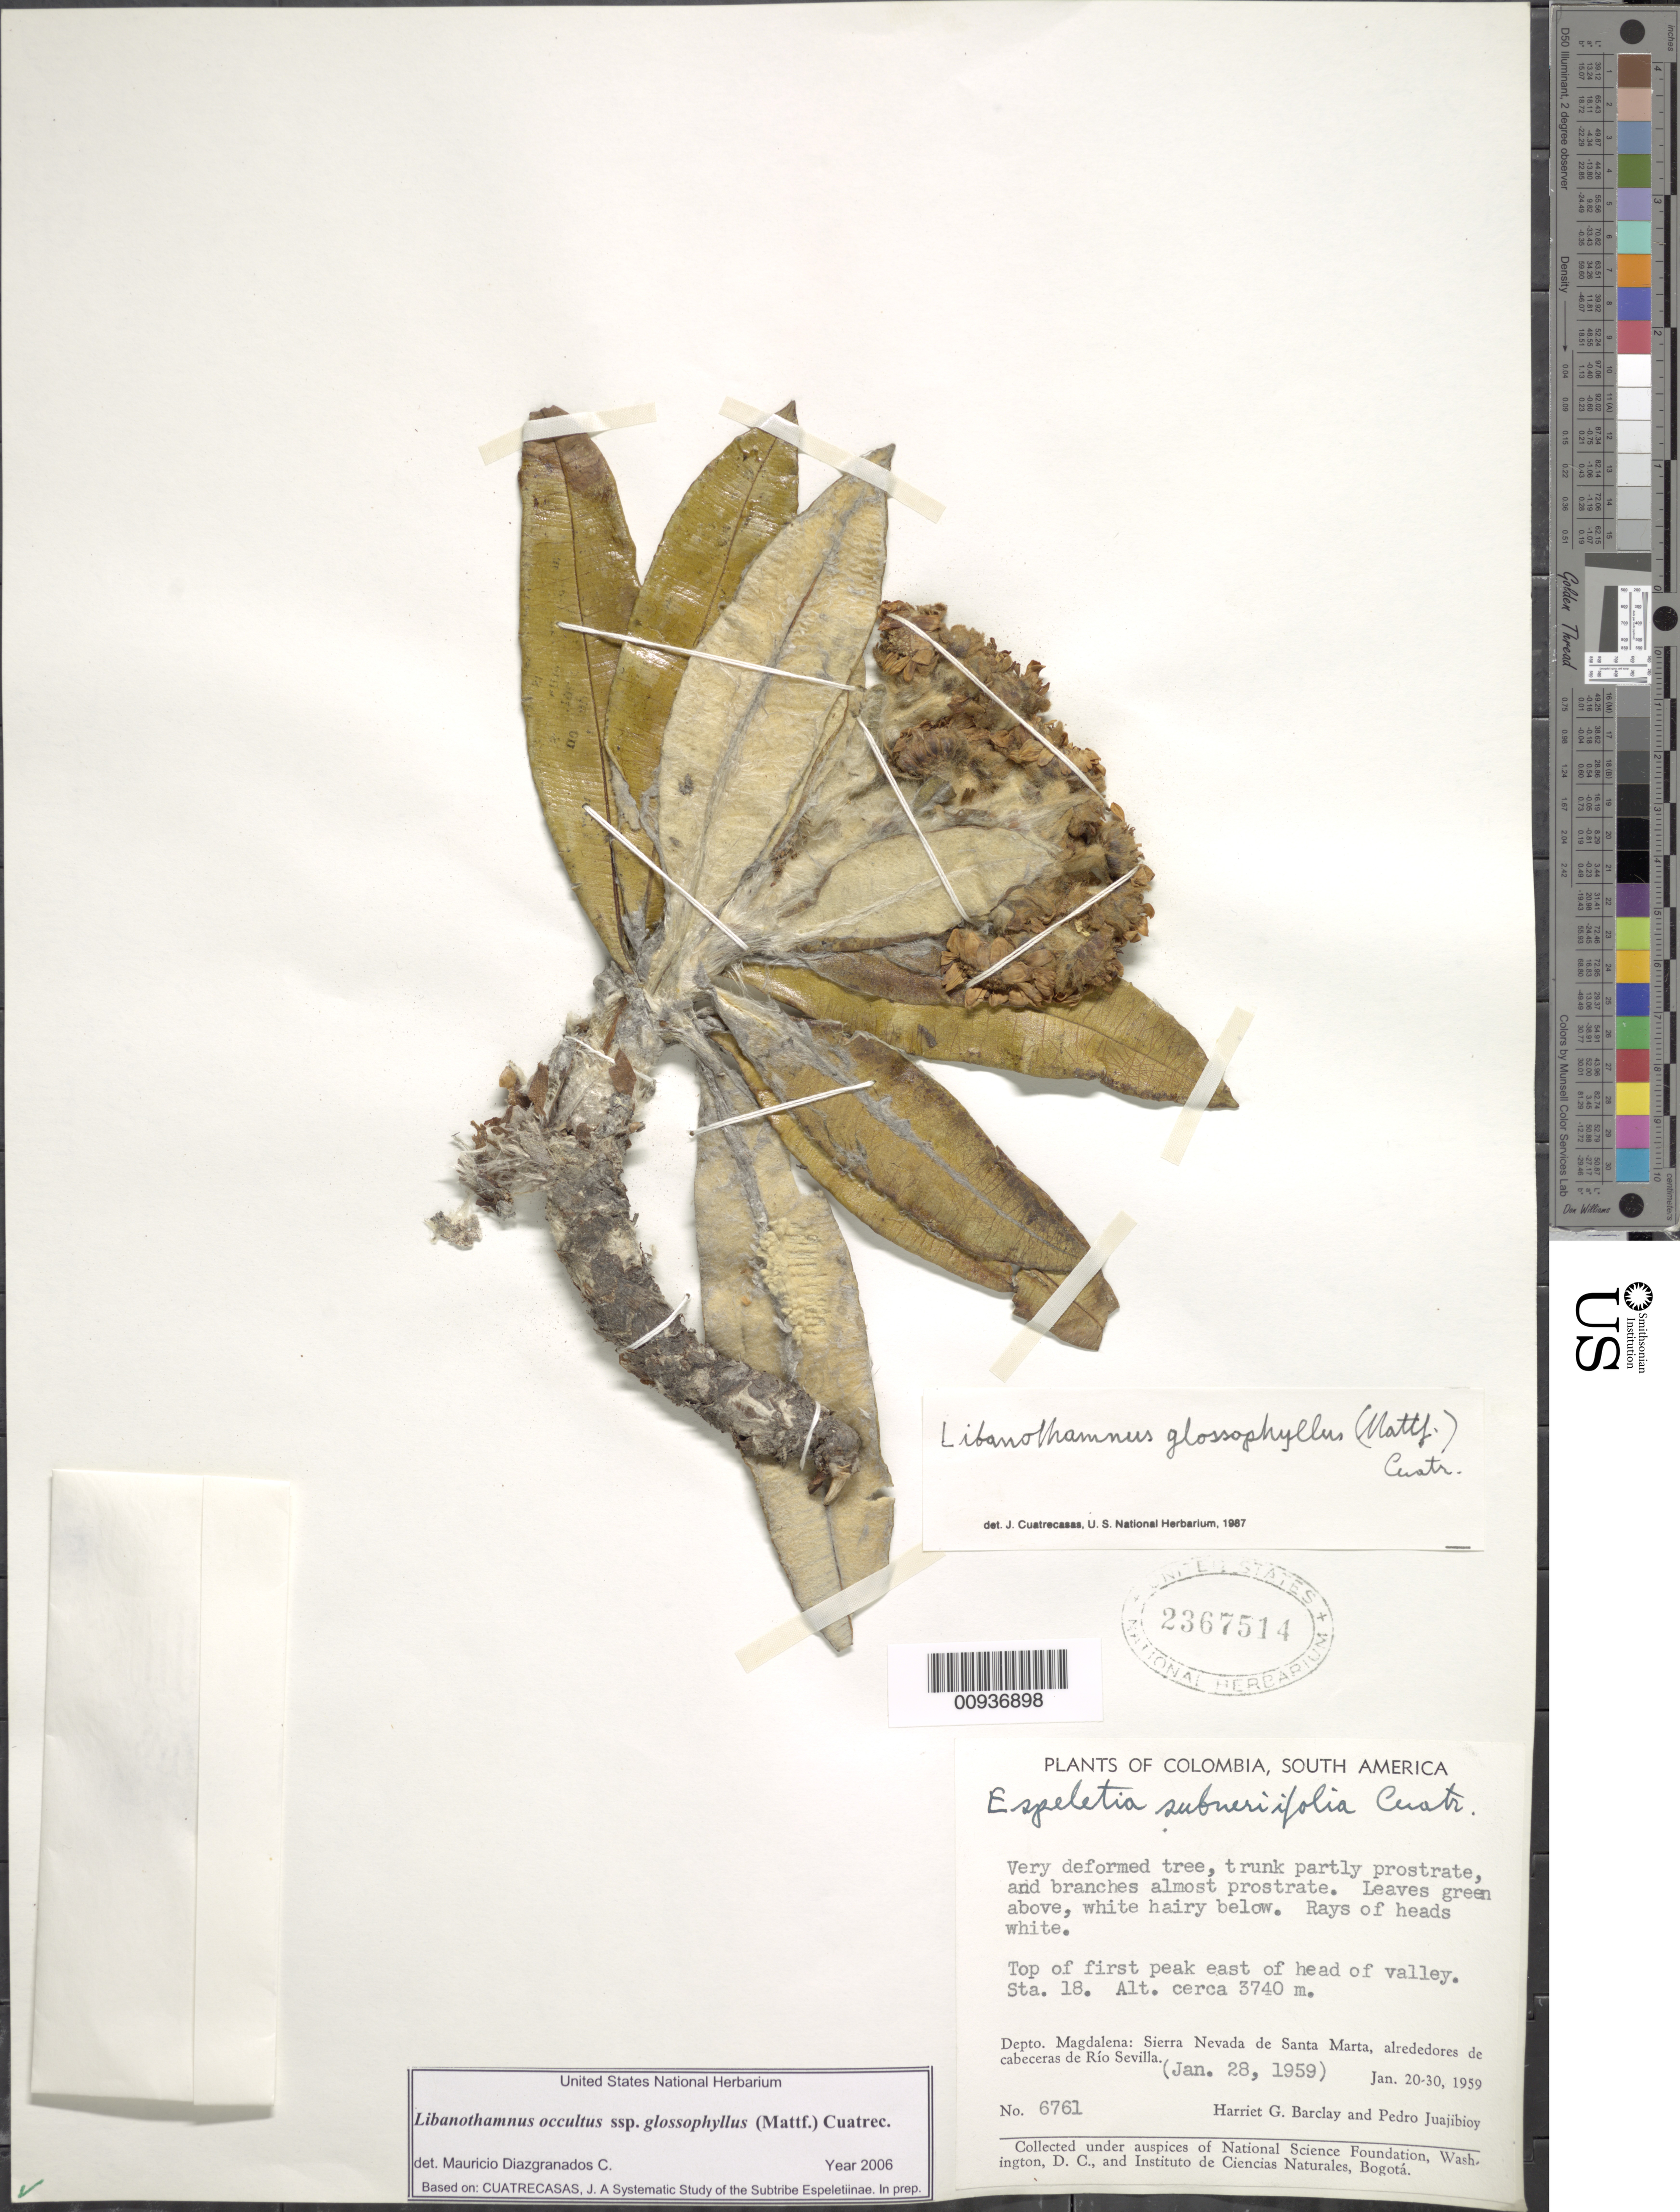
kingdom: Plantae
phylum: Tracheophyta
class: Magnoliopsida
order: Asterales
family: Asteraceae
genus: Libanothamnus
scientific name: Libanothamnus occultus subsp. glossophyllus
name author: (Mattf.) Cuatrec.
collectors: H. G. Barclay & P. Juajibioy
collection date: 1959-01-28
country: Colombia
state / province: Magdalena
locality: Sierra Nevada de Santa Marta, alrededores de cabeceras Río Sevilla. Top of first peak east of head of valley. Sta 18.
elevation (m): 3740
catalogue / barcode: US 2367514